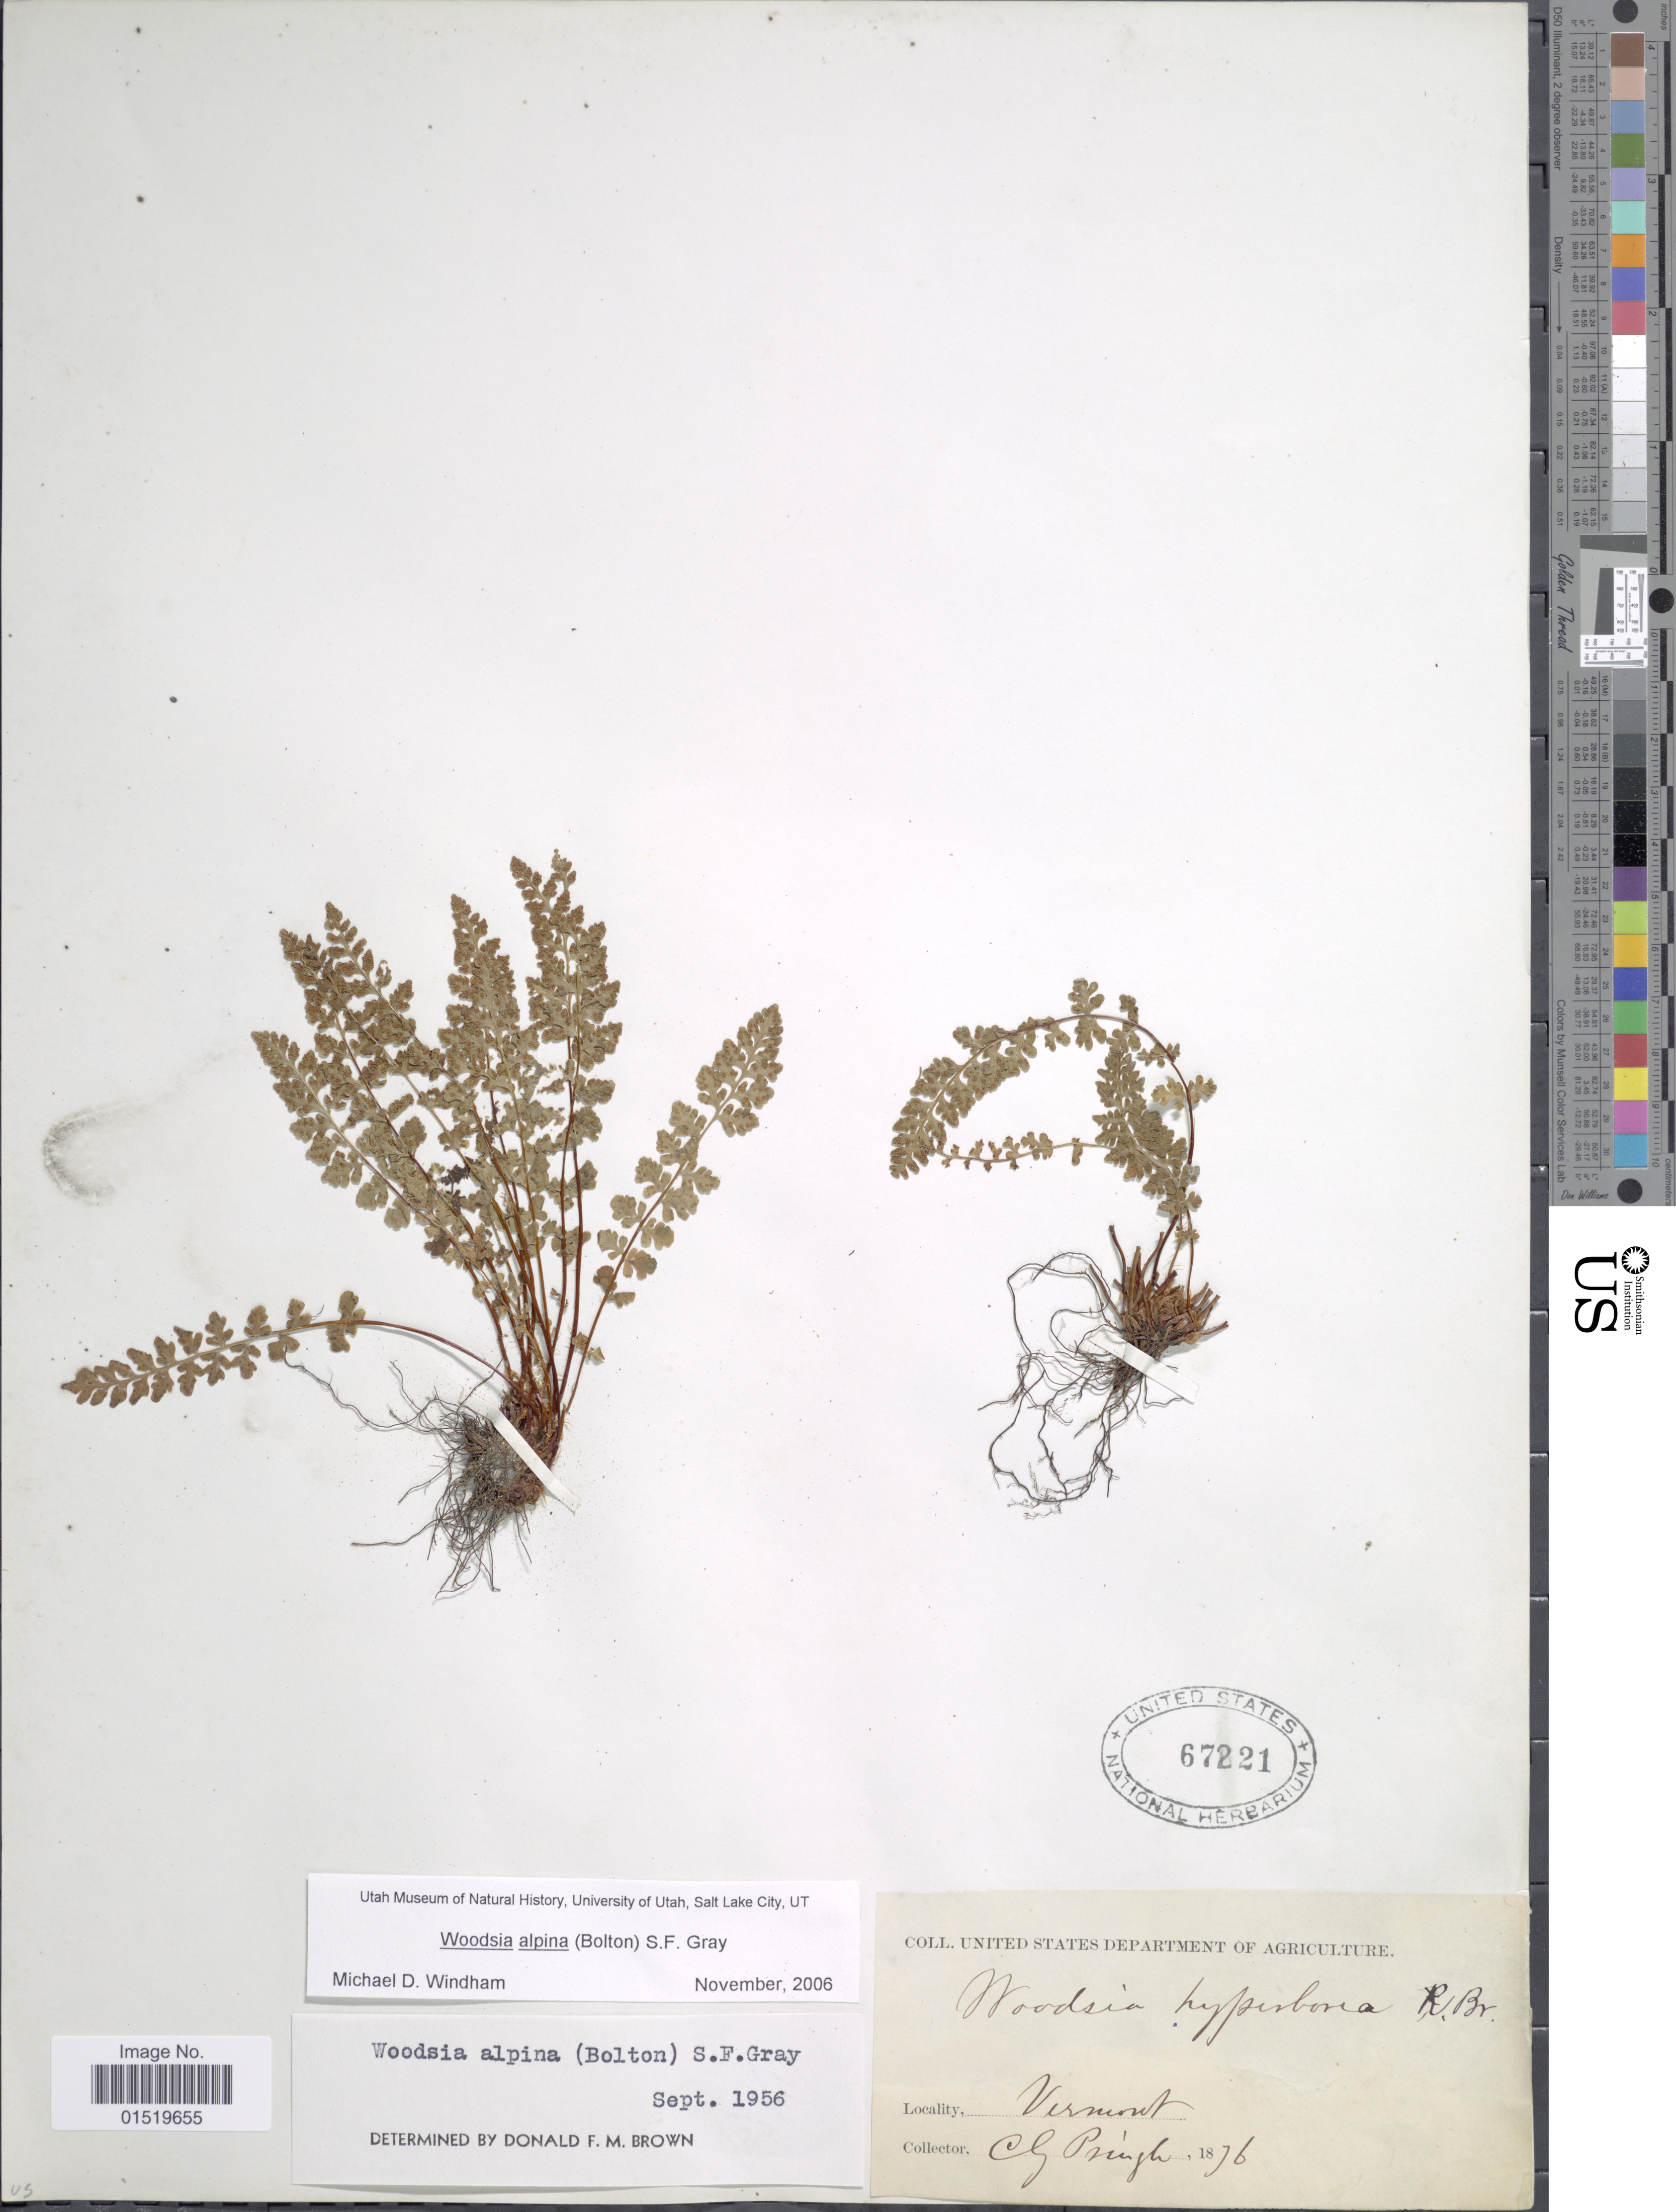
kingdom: Plantae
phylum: Tracheophyta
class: Polypodiopsida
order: Polypodiales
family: Woodsiaceae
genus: Woodsia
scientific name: Woodsia alpina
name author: (Bolton) S.F. Gray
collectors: C. G. Pringle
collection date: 1876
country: United States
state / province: Vermont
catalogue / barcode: US 67221